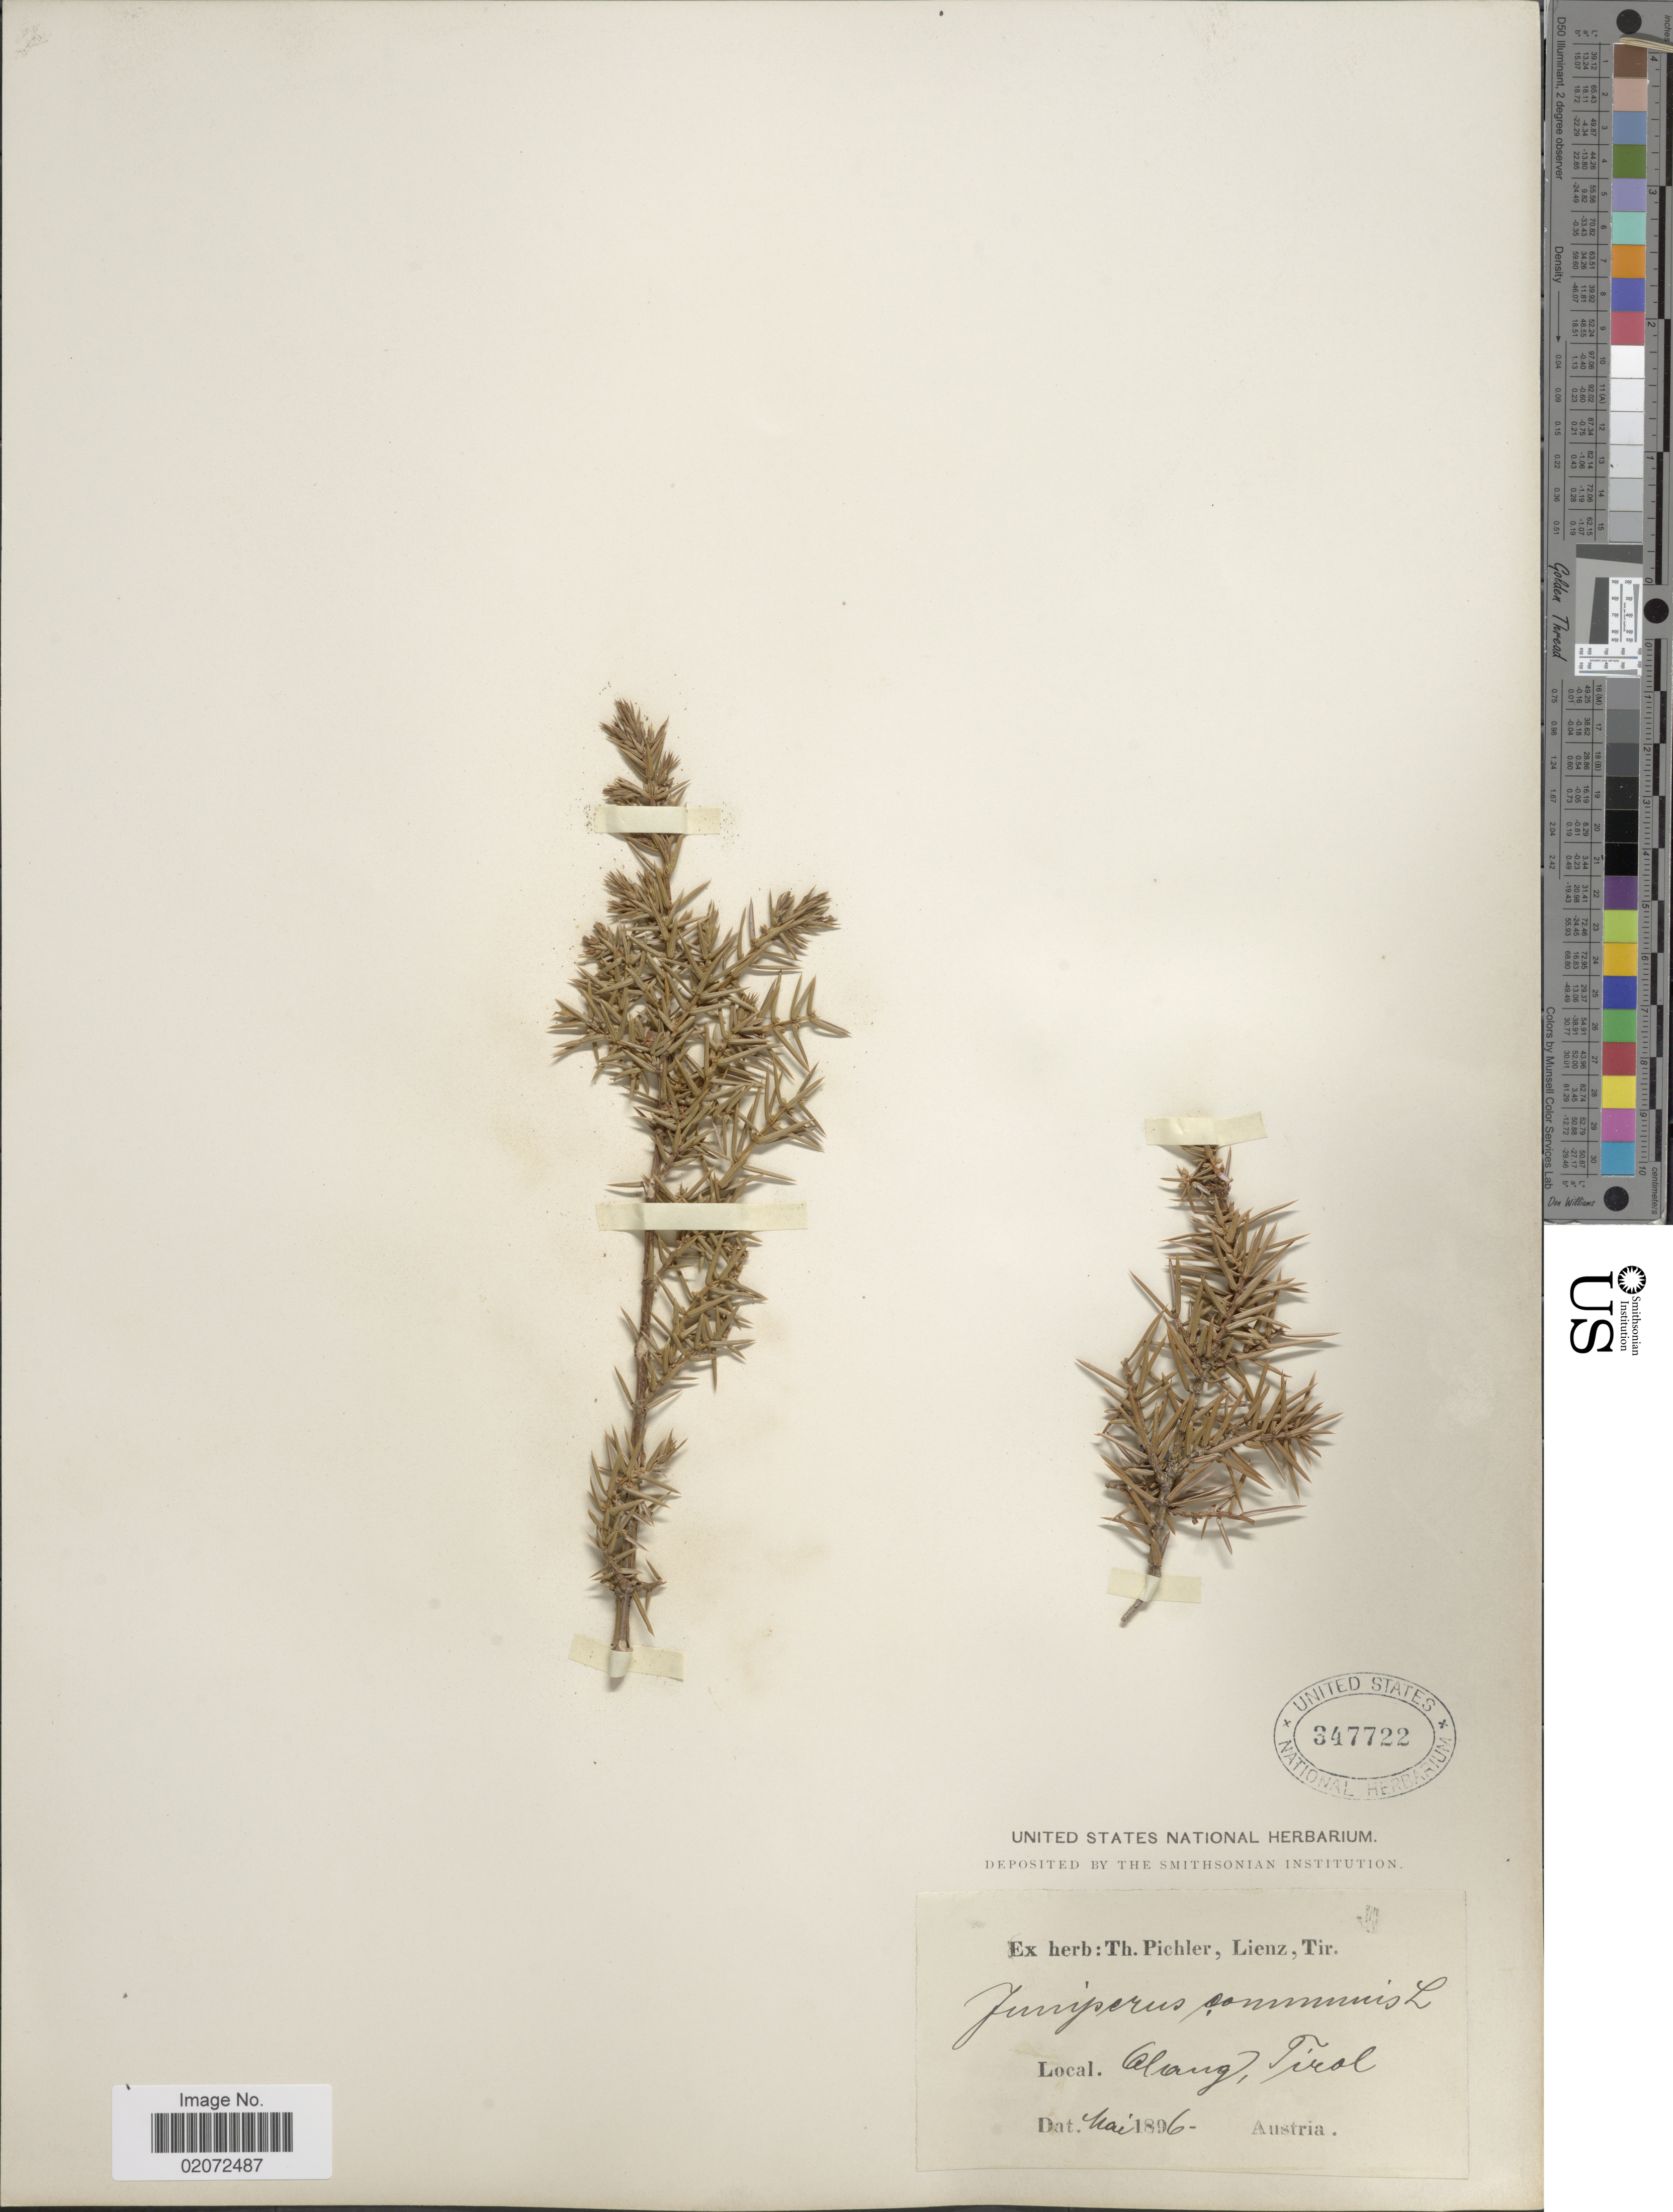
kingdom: Plantae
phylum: Tracheophyta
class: Pinopsida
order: Pinales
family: Cupressaceae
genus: Juniperus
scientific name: Juniperus communis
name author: L.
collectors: ex herb. T. Pichler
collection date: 1896-05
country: Austria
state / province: Tirol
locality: Glang [interpreted]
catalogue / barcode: US 347722